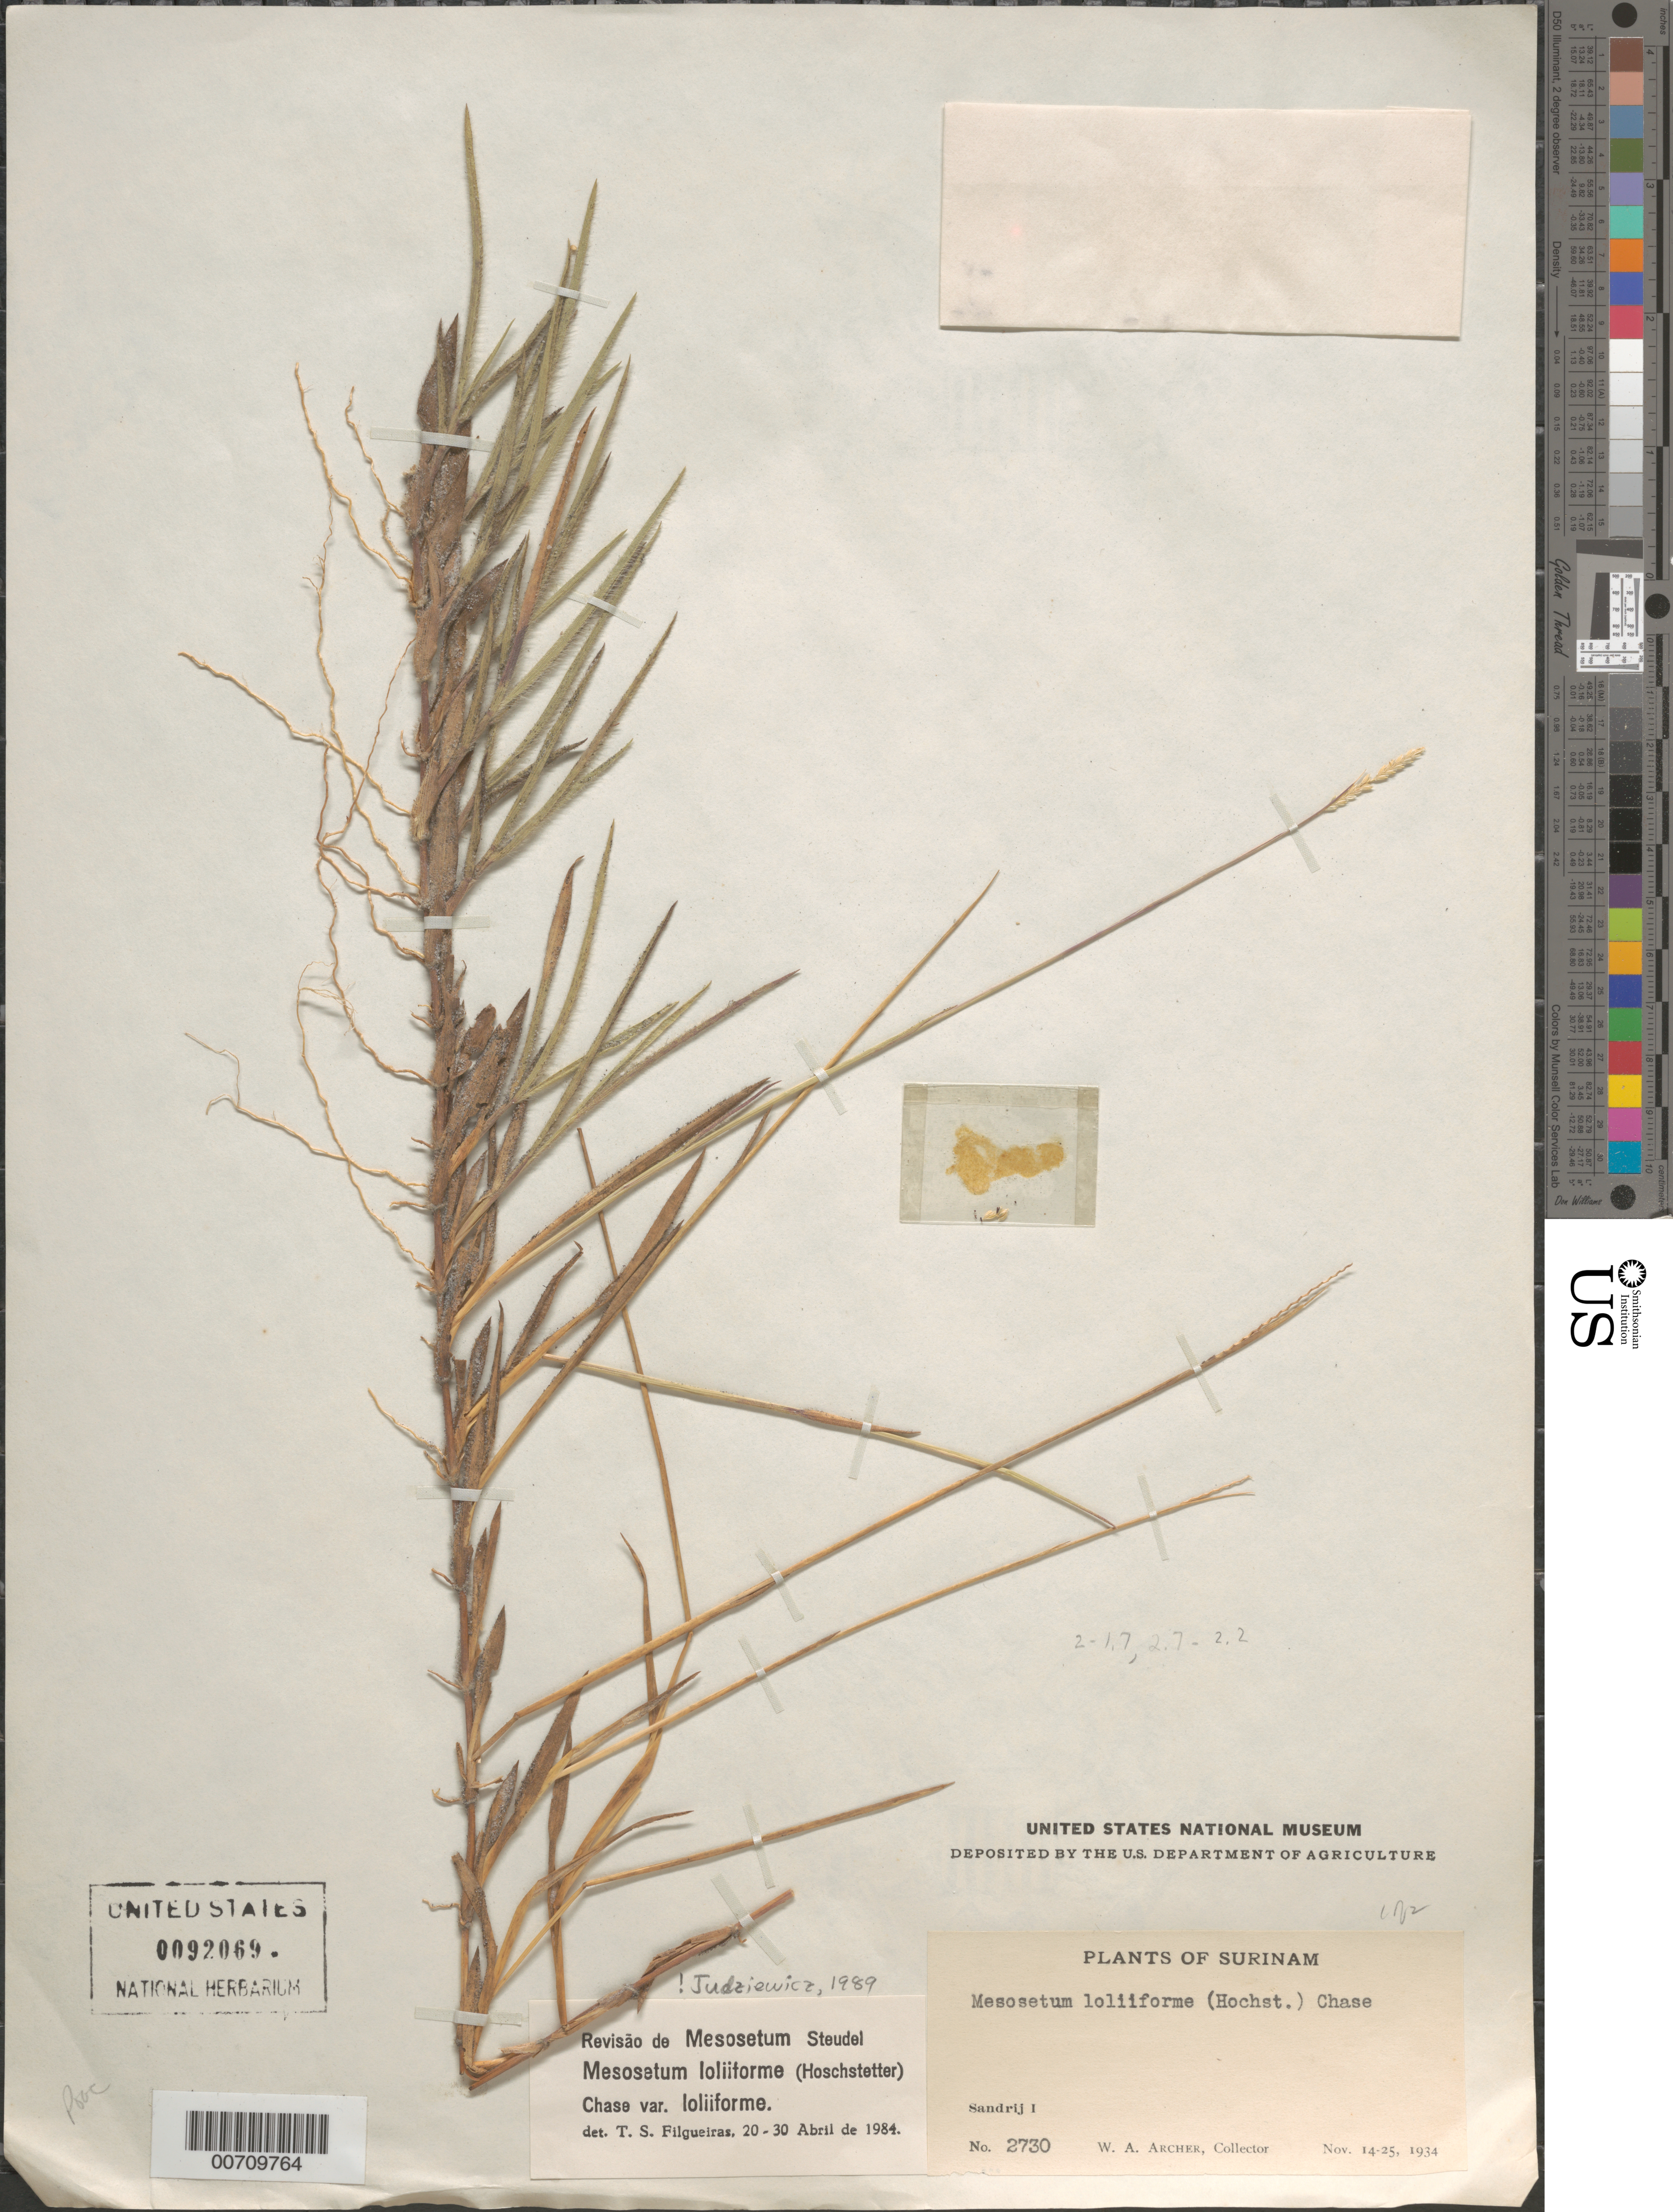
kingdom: Plantae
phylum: Tracheophyta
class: Liliopsida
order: Poales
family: Poaceae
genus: Mesosetum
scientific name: Mesosetum loliiforme var. loliiforme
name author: (Hochst. ex Steud.) Chase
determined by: Judziewicz, E. J.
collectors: W. A. Archer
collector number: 2730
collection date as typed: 14-Nov-34 to 25-Nov-34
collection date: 1934-11-14/1934-11-25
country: Suriname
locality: Zanderij I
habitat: Pure white sand, on slopes and open places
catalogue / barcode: US 92069